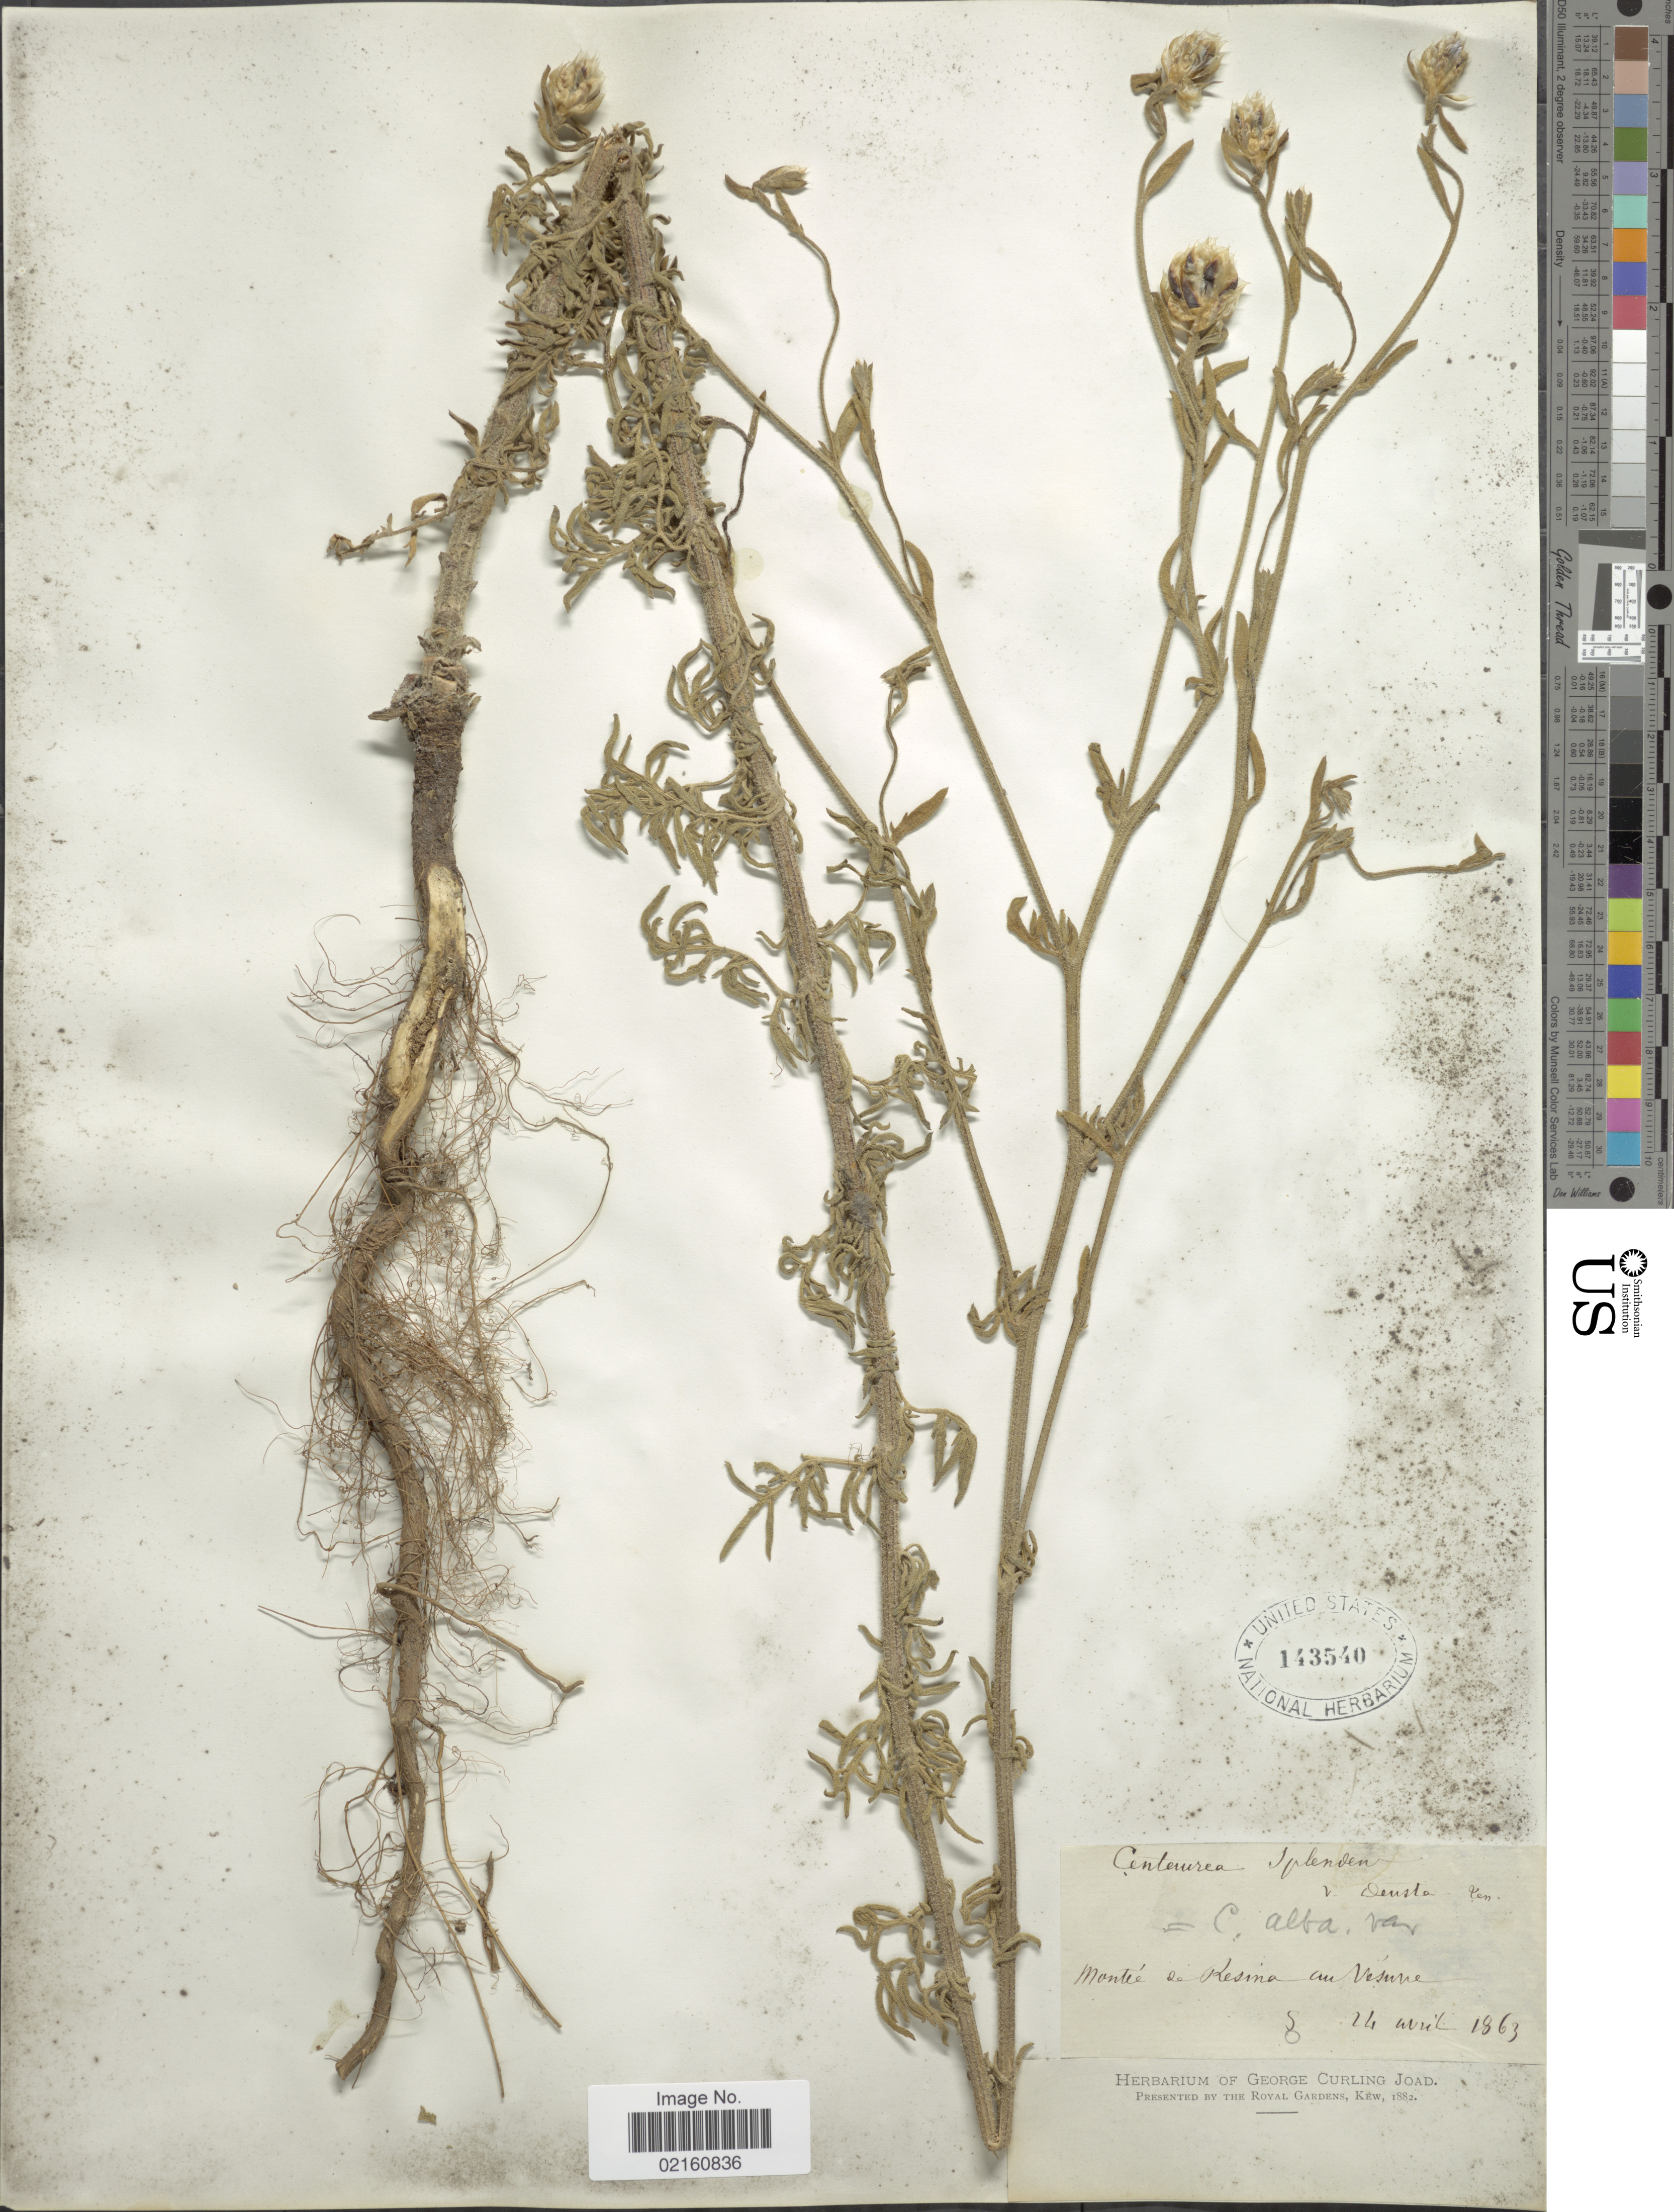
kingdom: Plantae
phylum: Tracheophyta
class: Magnoliopsida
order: Asterales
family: Asteraceae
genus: Centaurea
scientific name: Centaurea alba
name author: L.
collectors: ex herb. George Curling Joad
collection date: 1863-04-14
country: Italy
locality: Monte de Resina an Vesuve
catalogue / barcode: US 143540